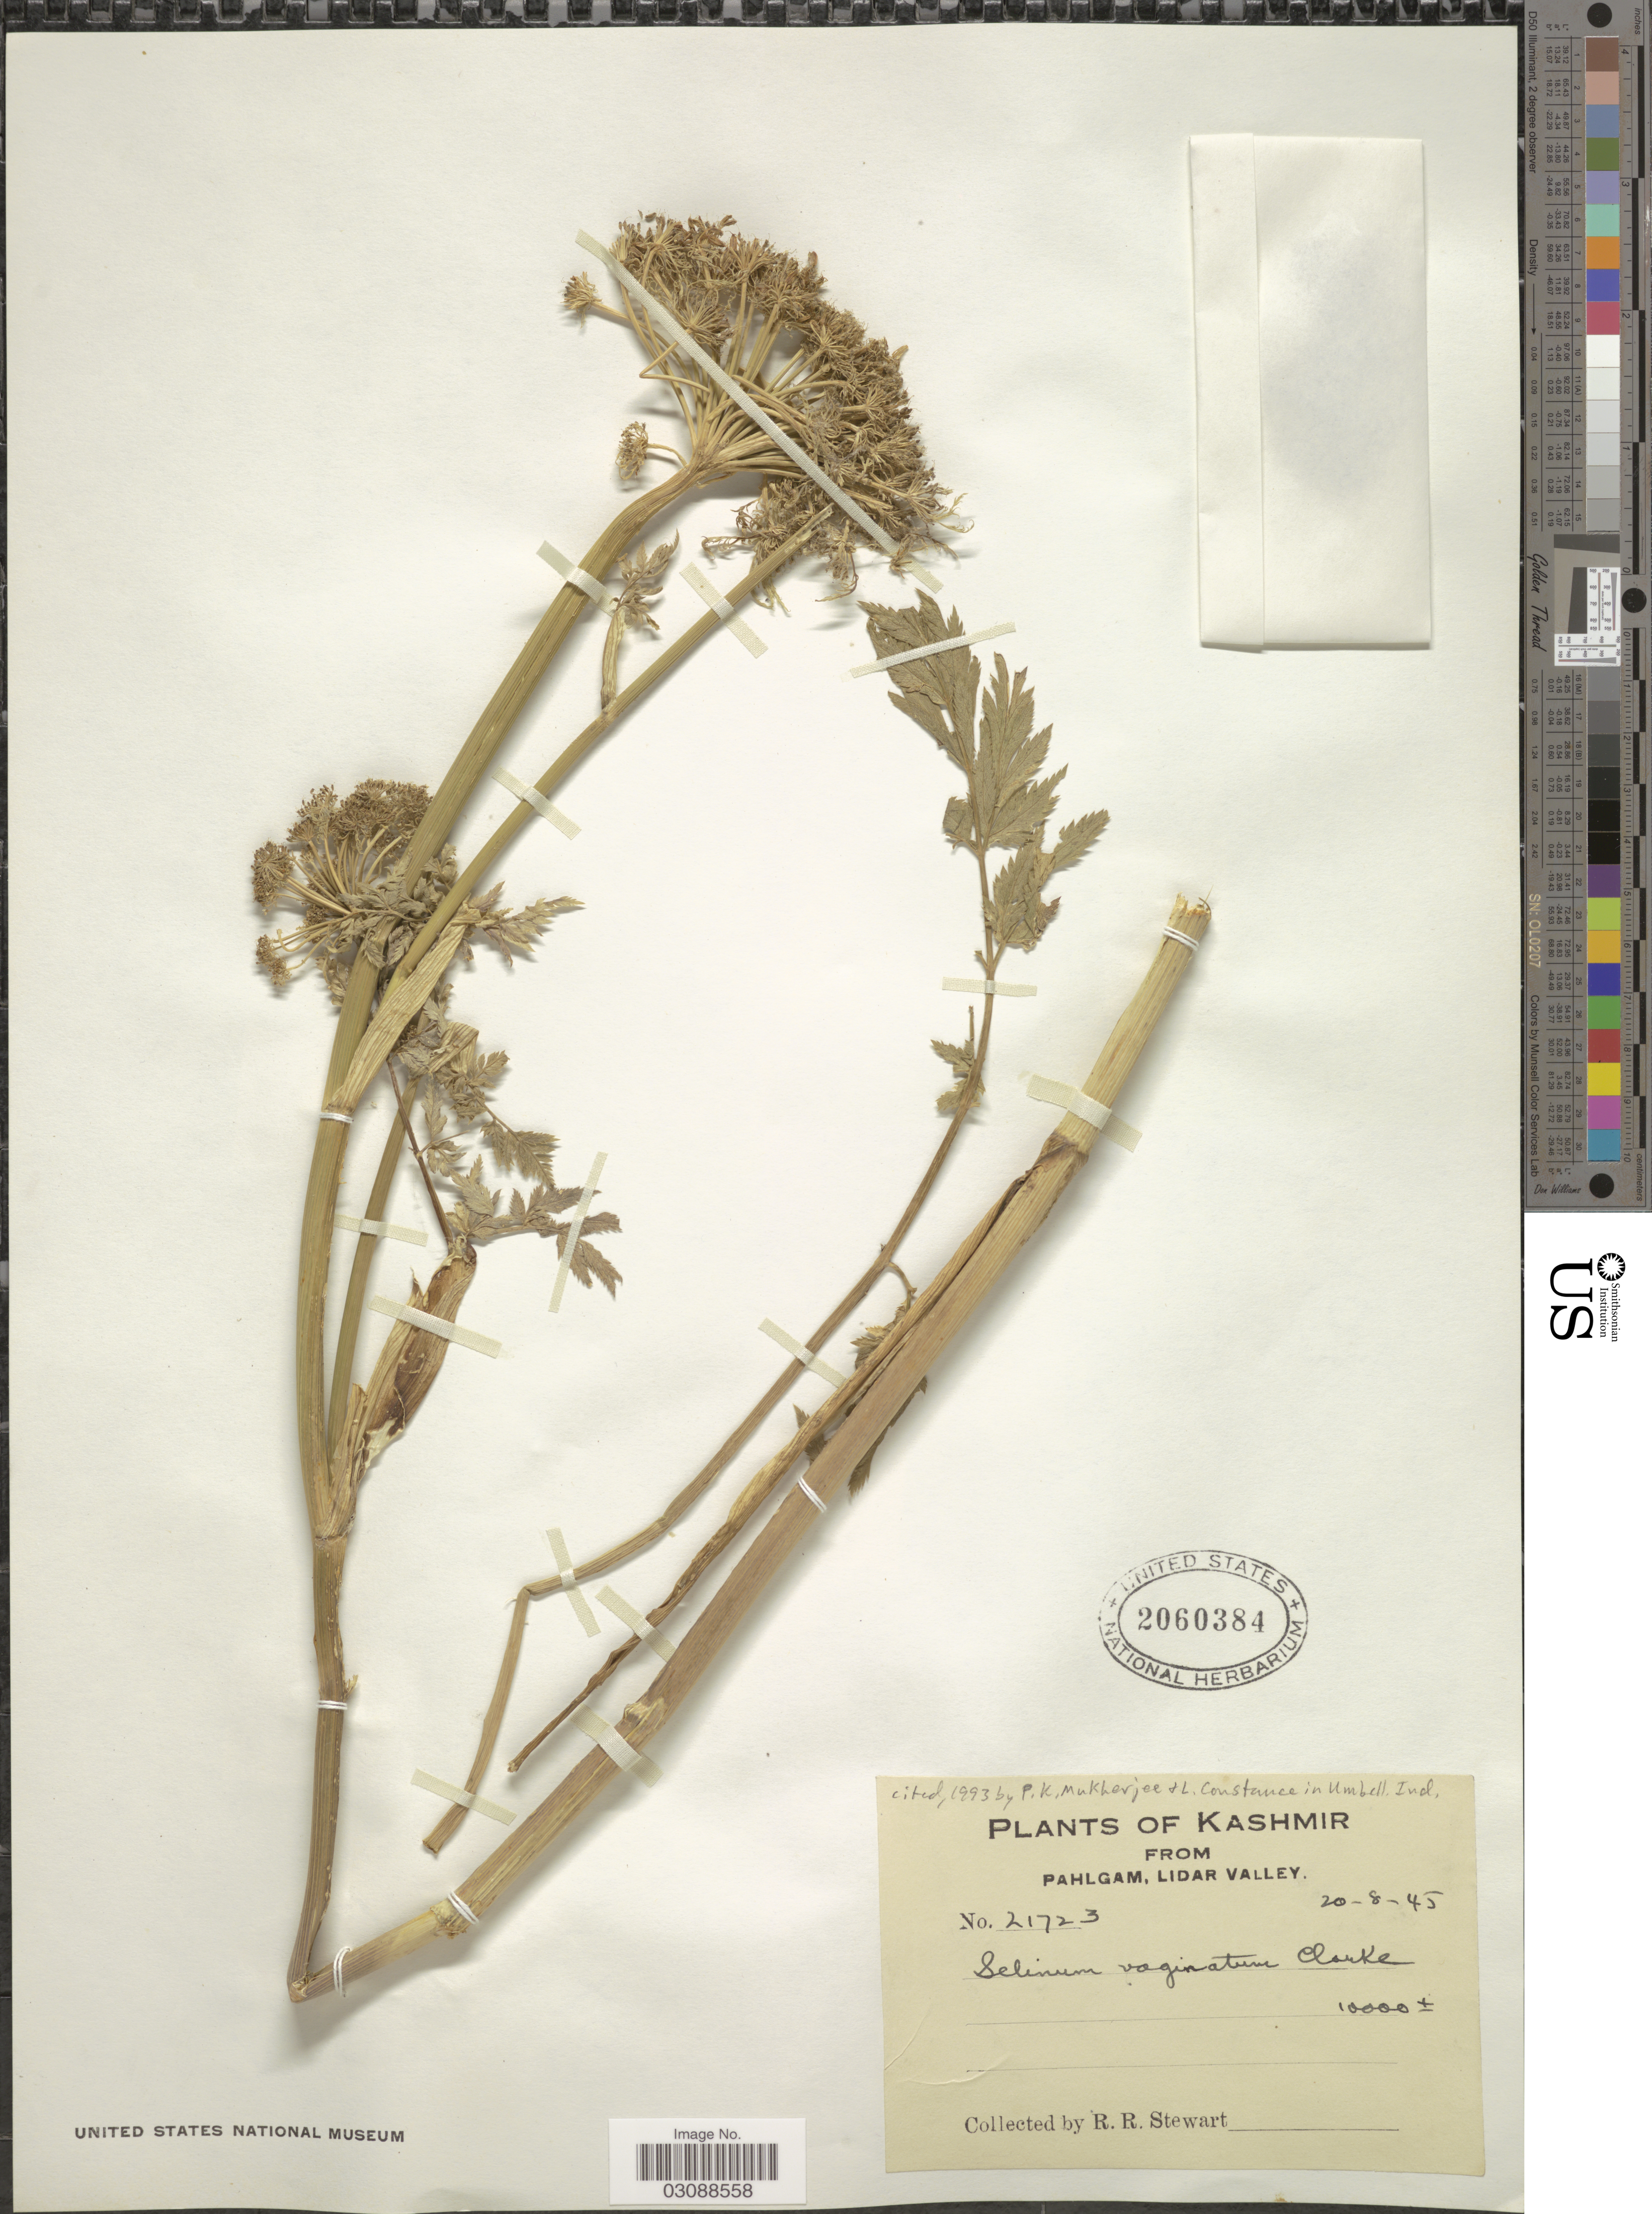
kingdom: Plantae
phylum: Tracheophyta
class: Magnoliopsida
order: Apiales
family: Apiaceae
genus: Selinum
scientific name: Selinum vaginatum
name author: C.B. Clarke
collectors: R. Stewart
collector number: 21723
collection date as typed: Transcribed d/m/y: 20/8/45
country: India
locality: Kashmir, Pahlgam, Lidar Valley.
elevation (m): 3048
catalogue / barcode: US 2060384